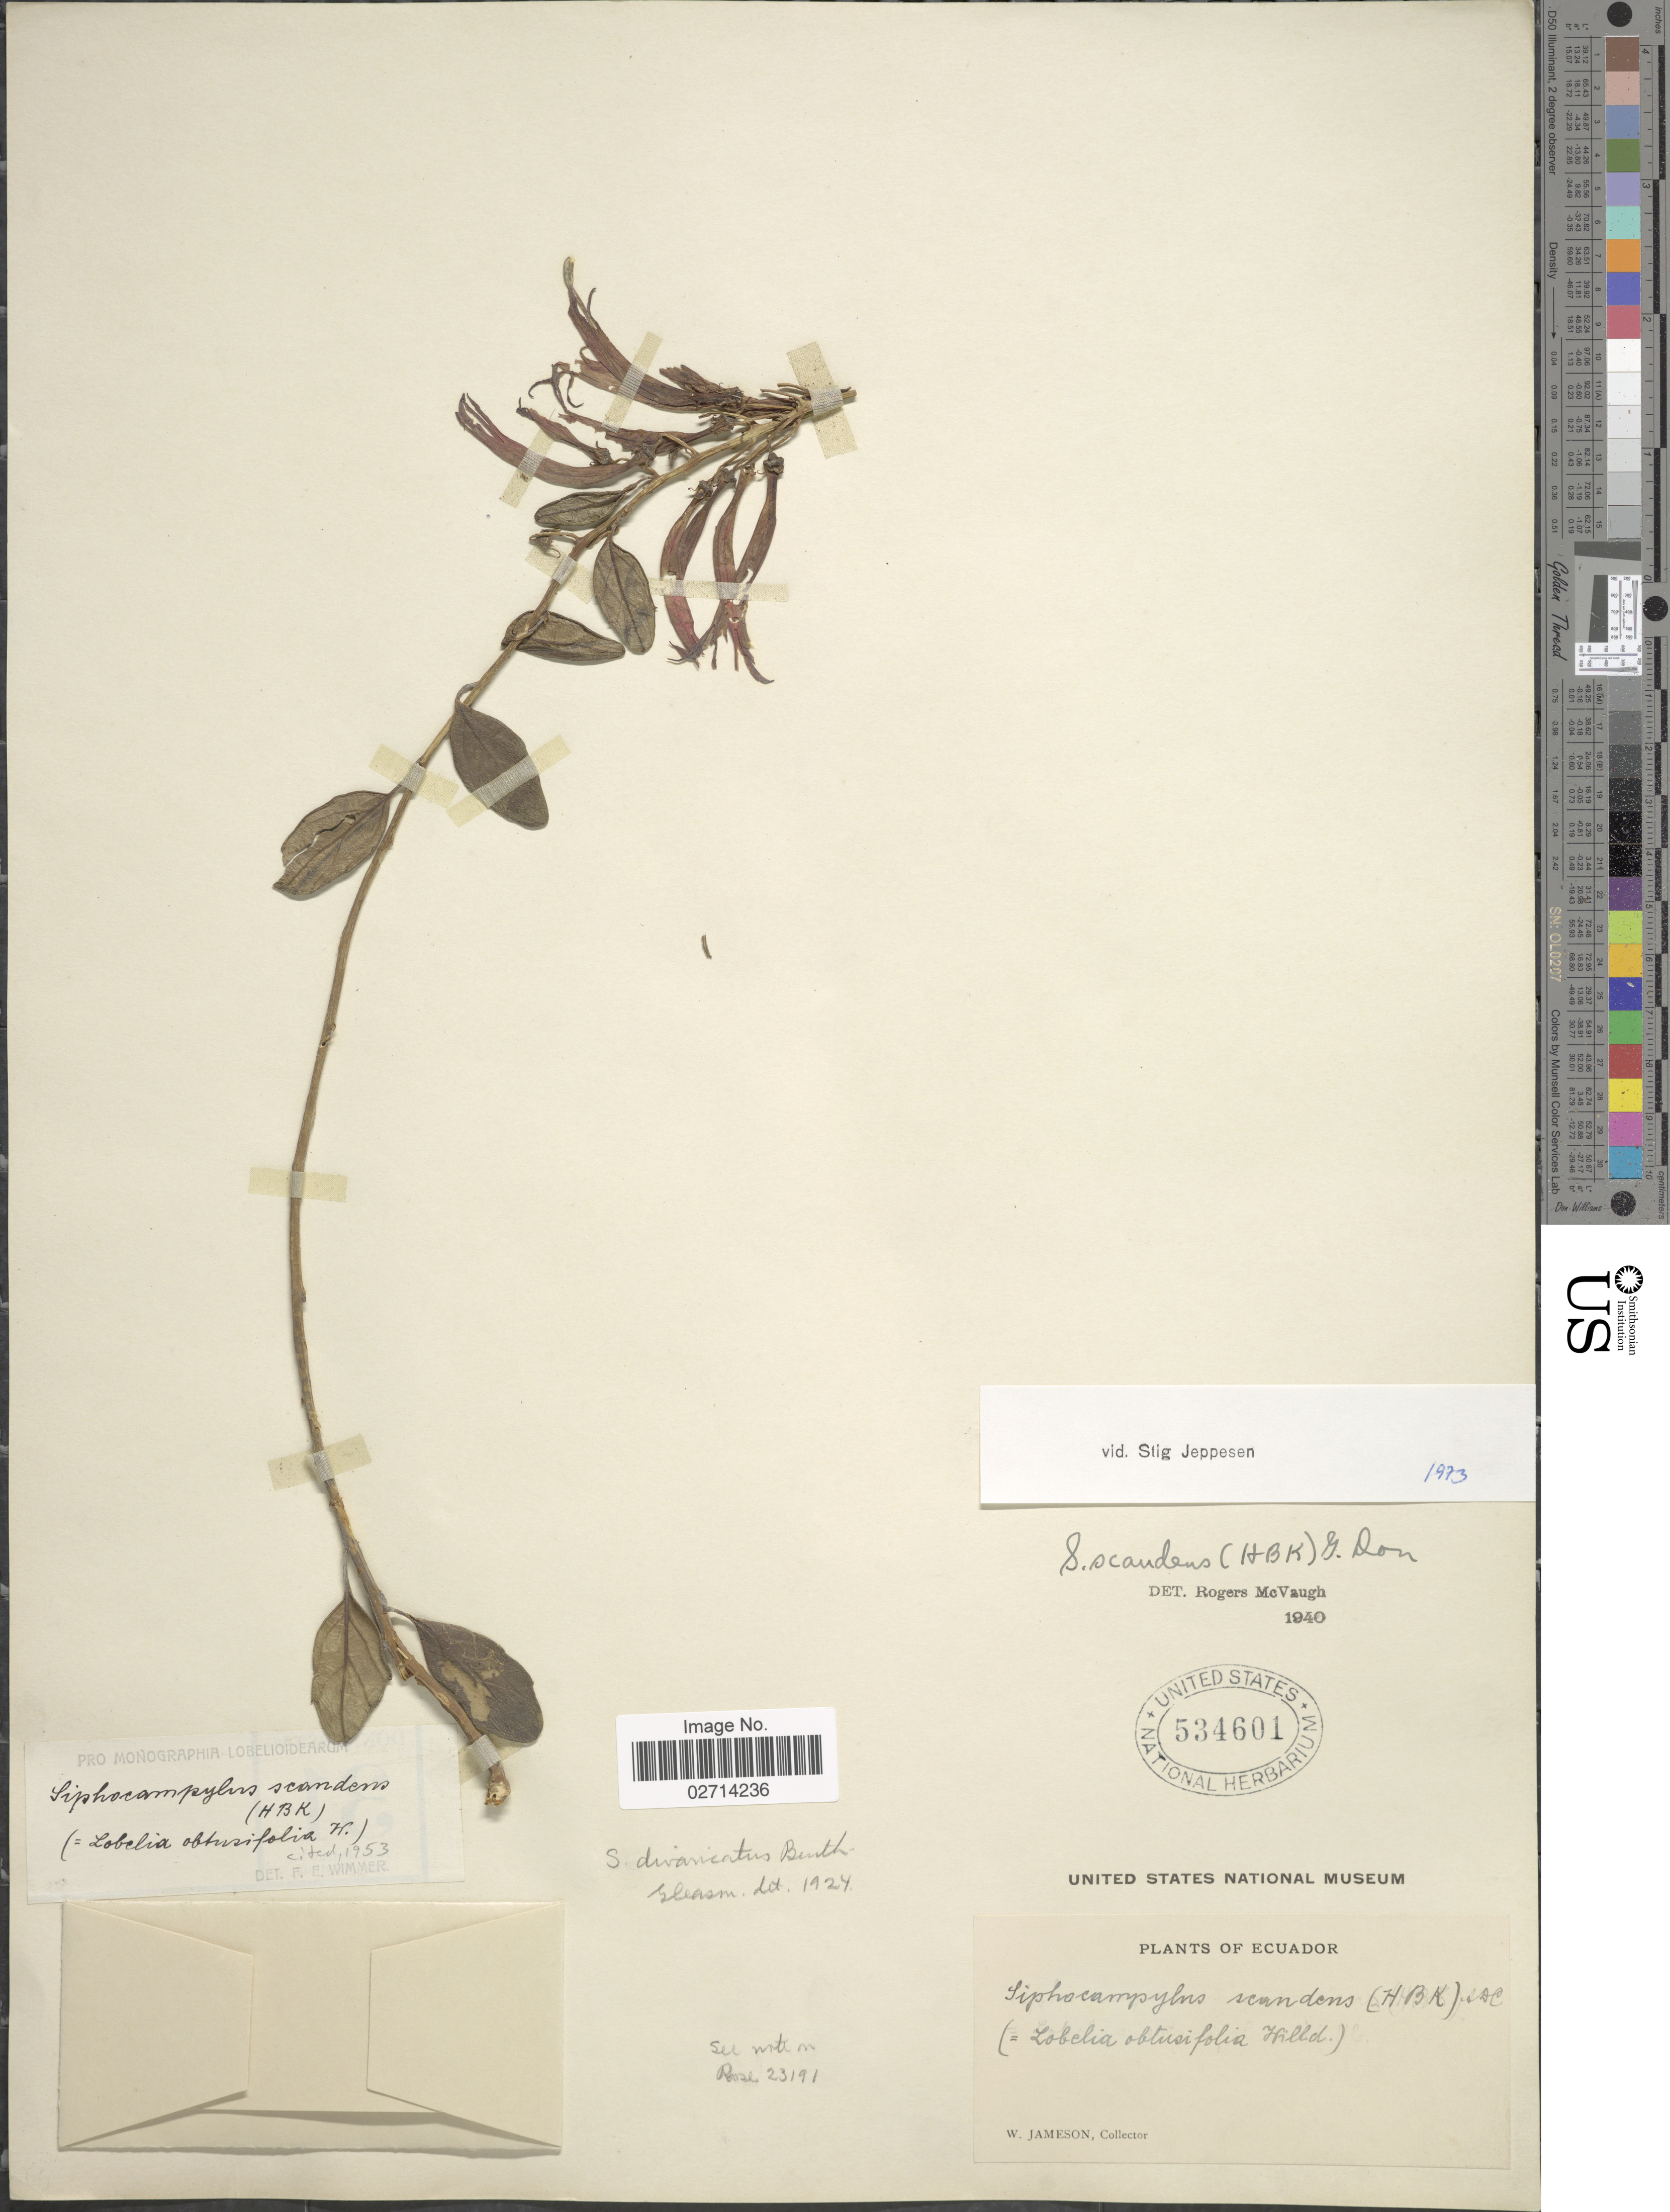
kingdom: Plantae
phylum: Tracheophyta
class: Magnoliopsida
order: Asterales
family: Campanulaceae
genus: Siphocampylus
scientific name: Siphocampylus scandens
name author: (Kunth) G. Don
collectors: W. Jameson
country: Ecuador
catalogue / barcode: US 534601